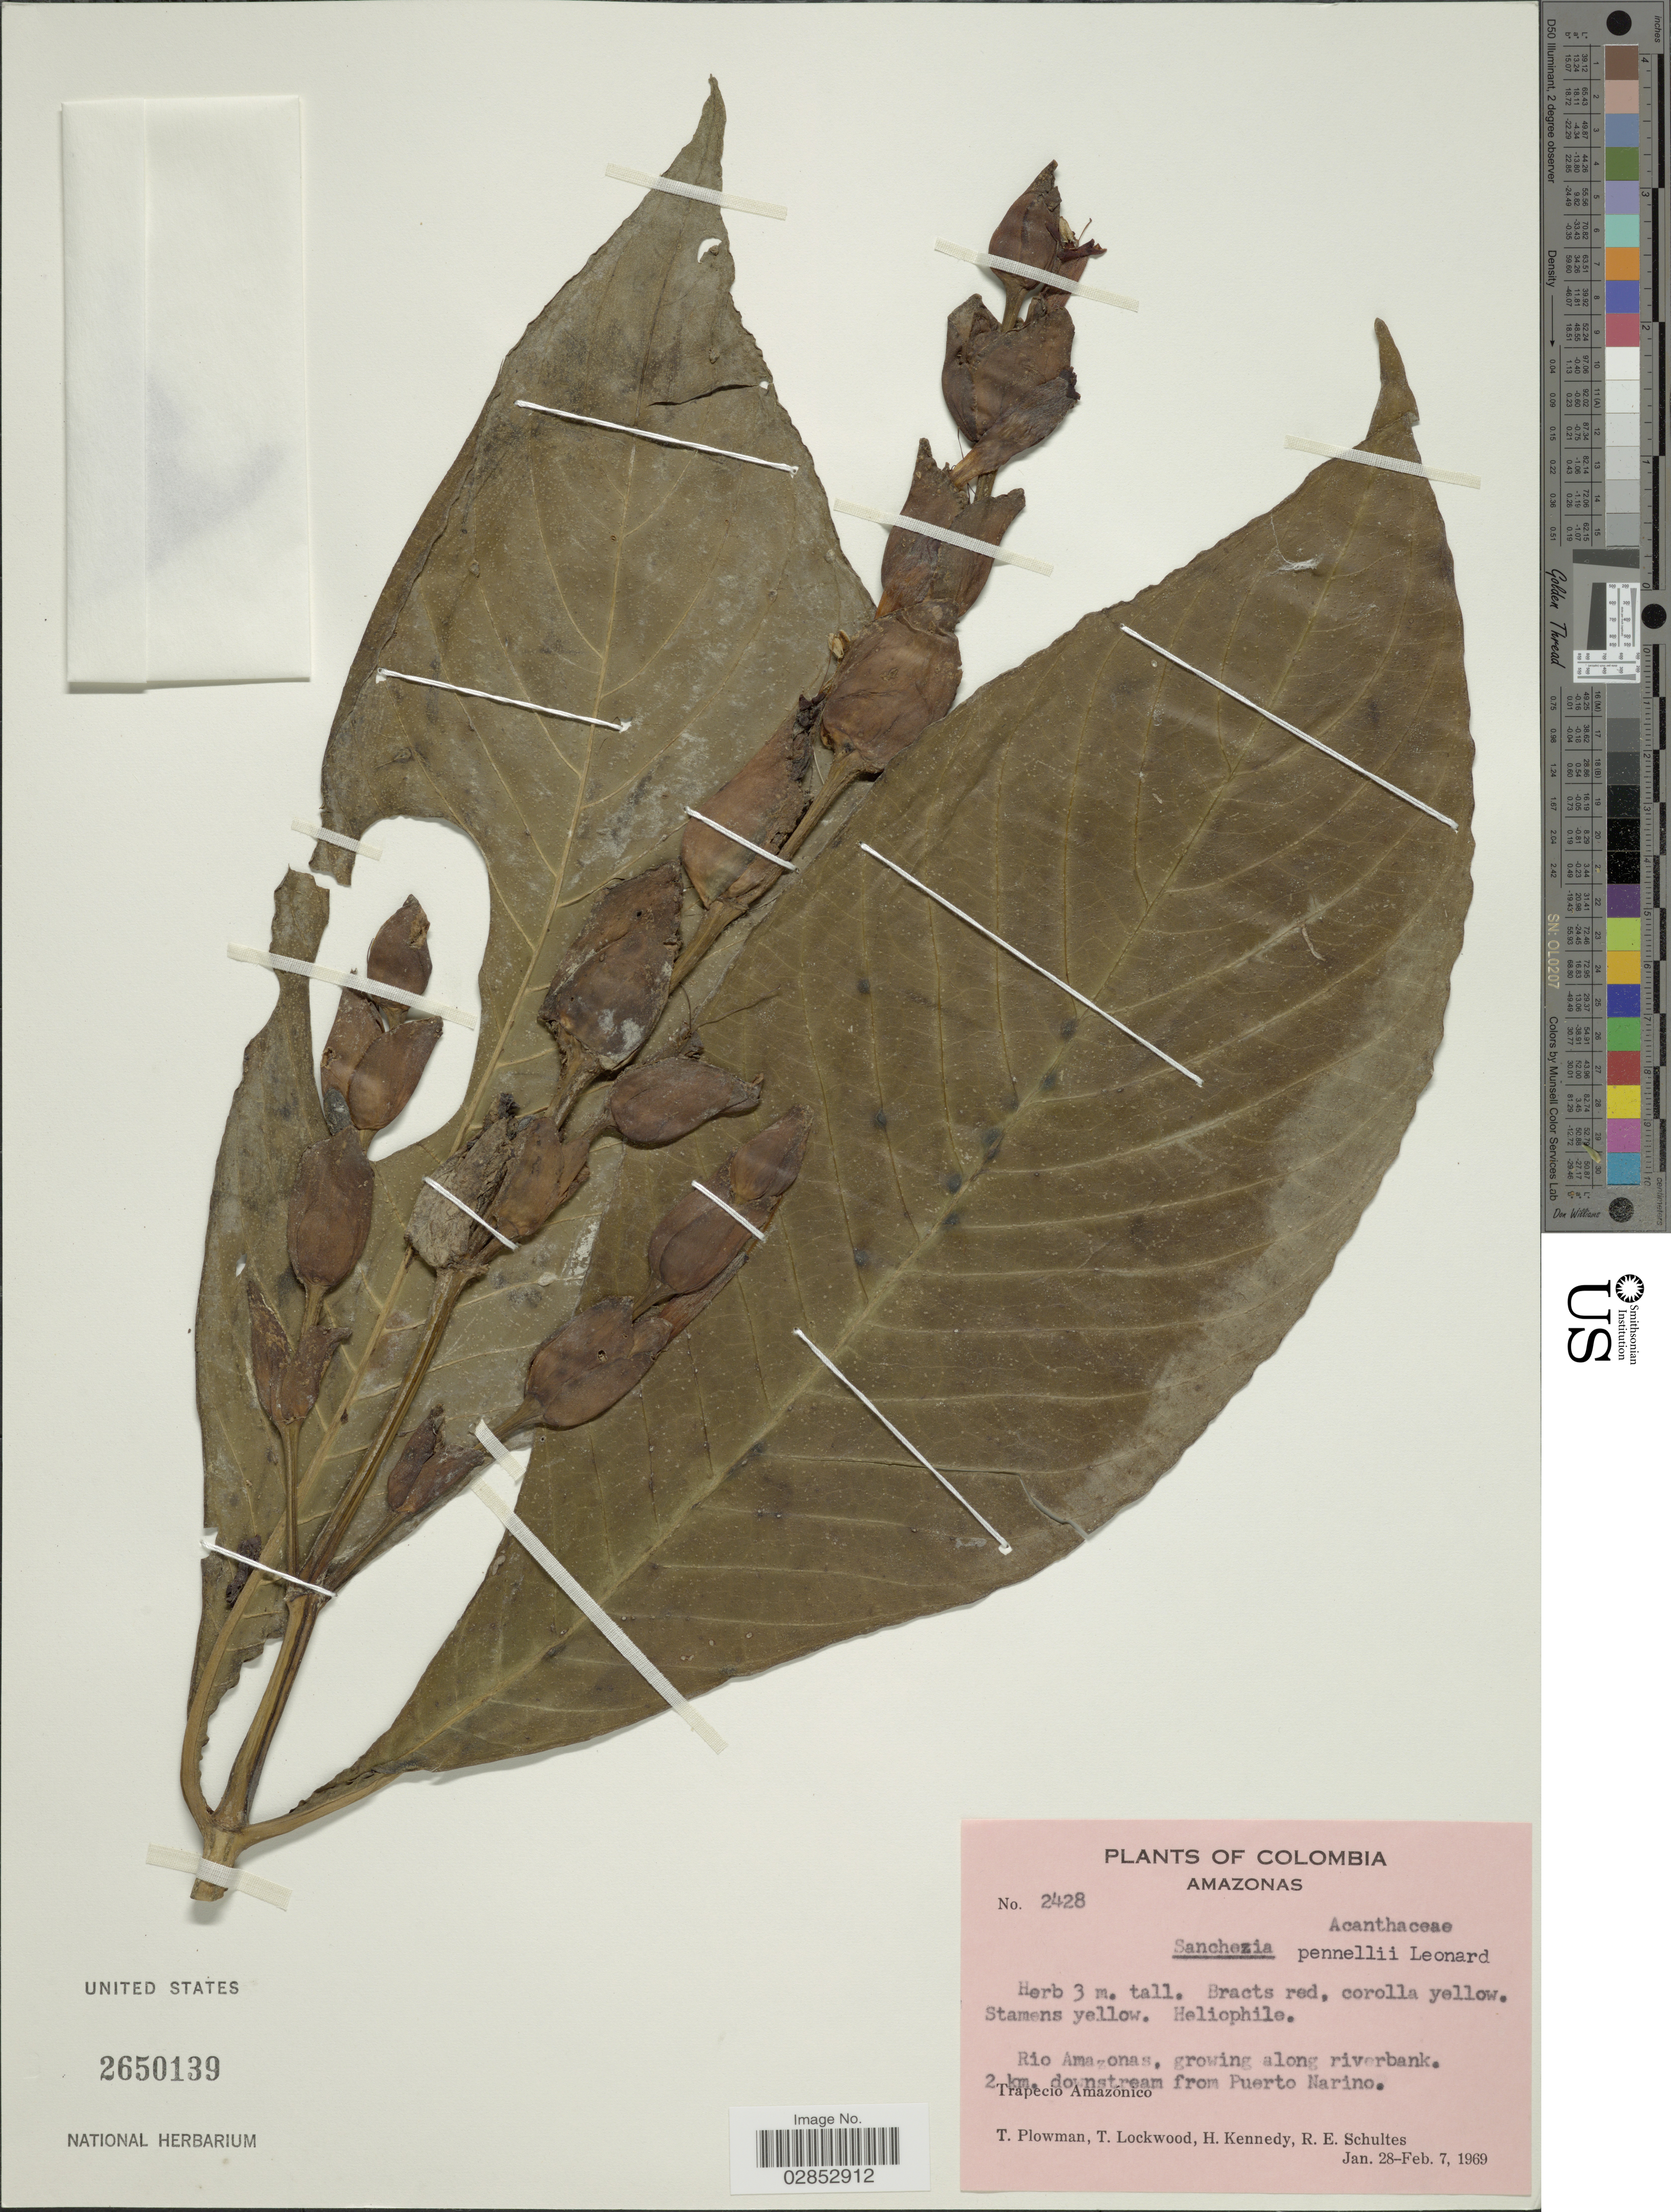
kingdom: Plantae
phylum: Tracheophyta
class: Magnoliopsida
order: Lamiales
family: Acanthaceae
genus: Sanchezia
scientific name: Sanchezia oblonga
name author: Ruiz & Pav.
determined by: Azevedo, Igor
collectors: T. Plowman, T. Lockwood, H. Kennedy & R. E. Schultes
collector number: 2428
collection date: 1969-01-28/1969-02-07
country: Colombia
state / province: Amazônas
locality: Rio Amazonas. 2 km. downstream from Puerto Narino. Trapecio Amazonico.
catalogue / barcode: US 2650139